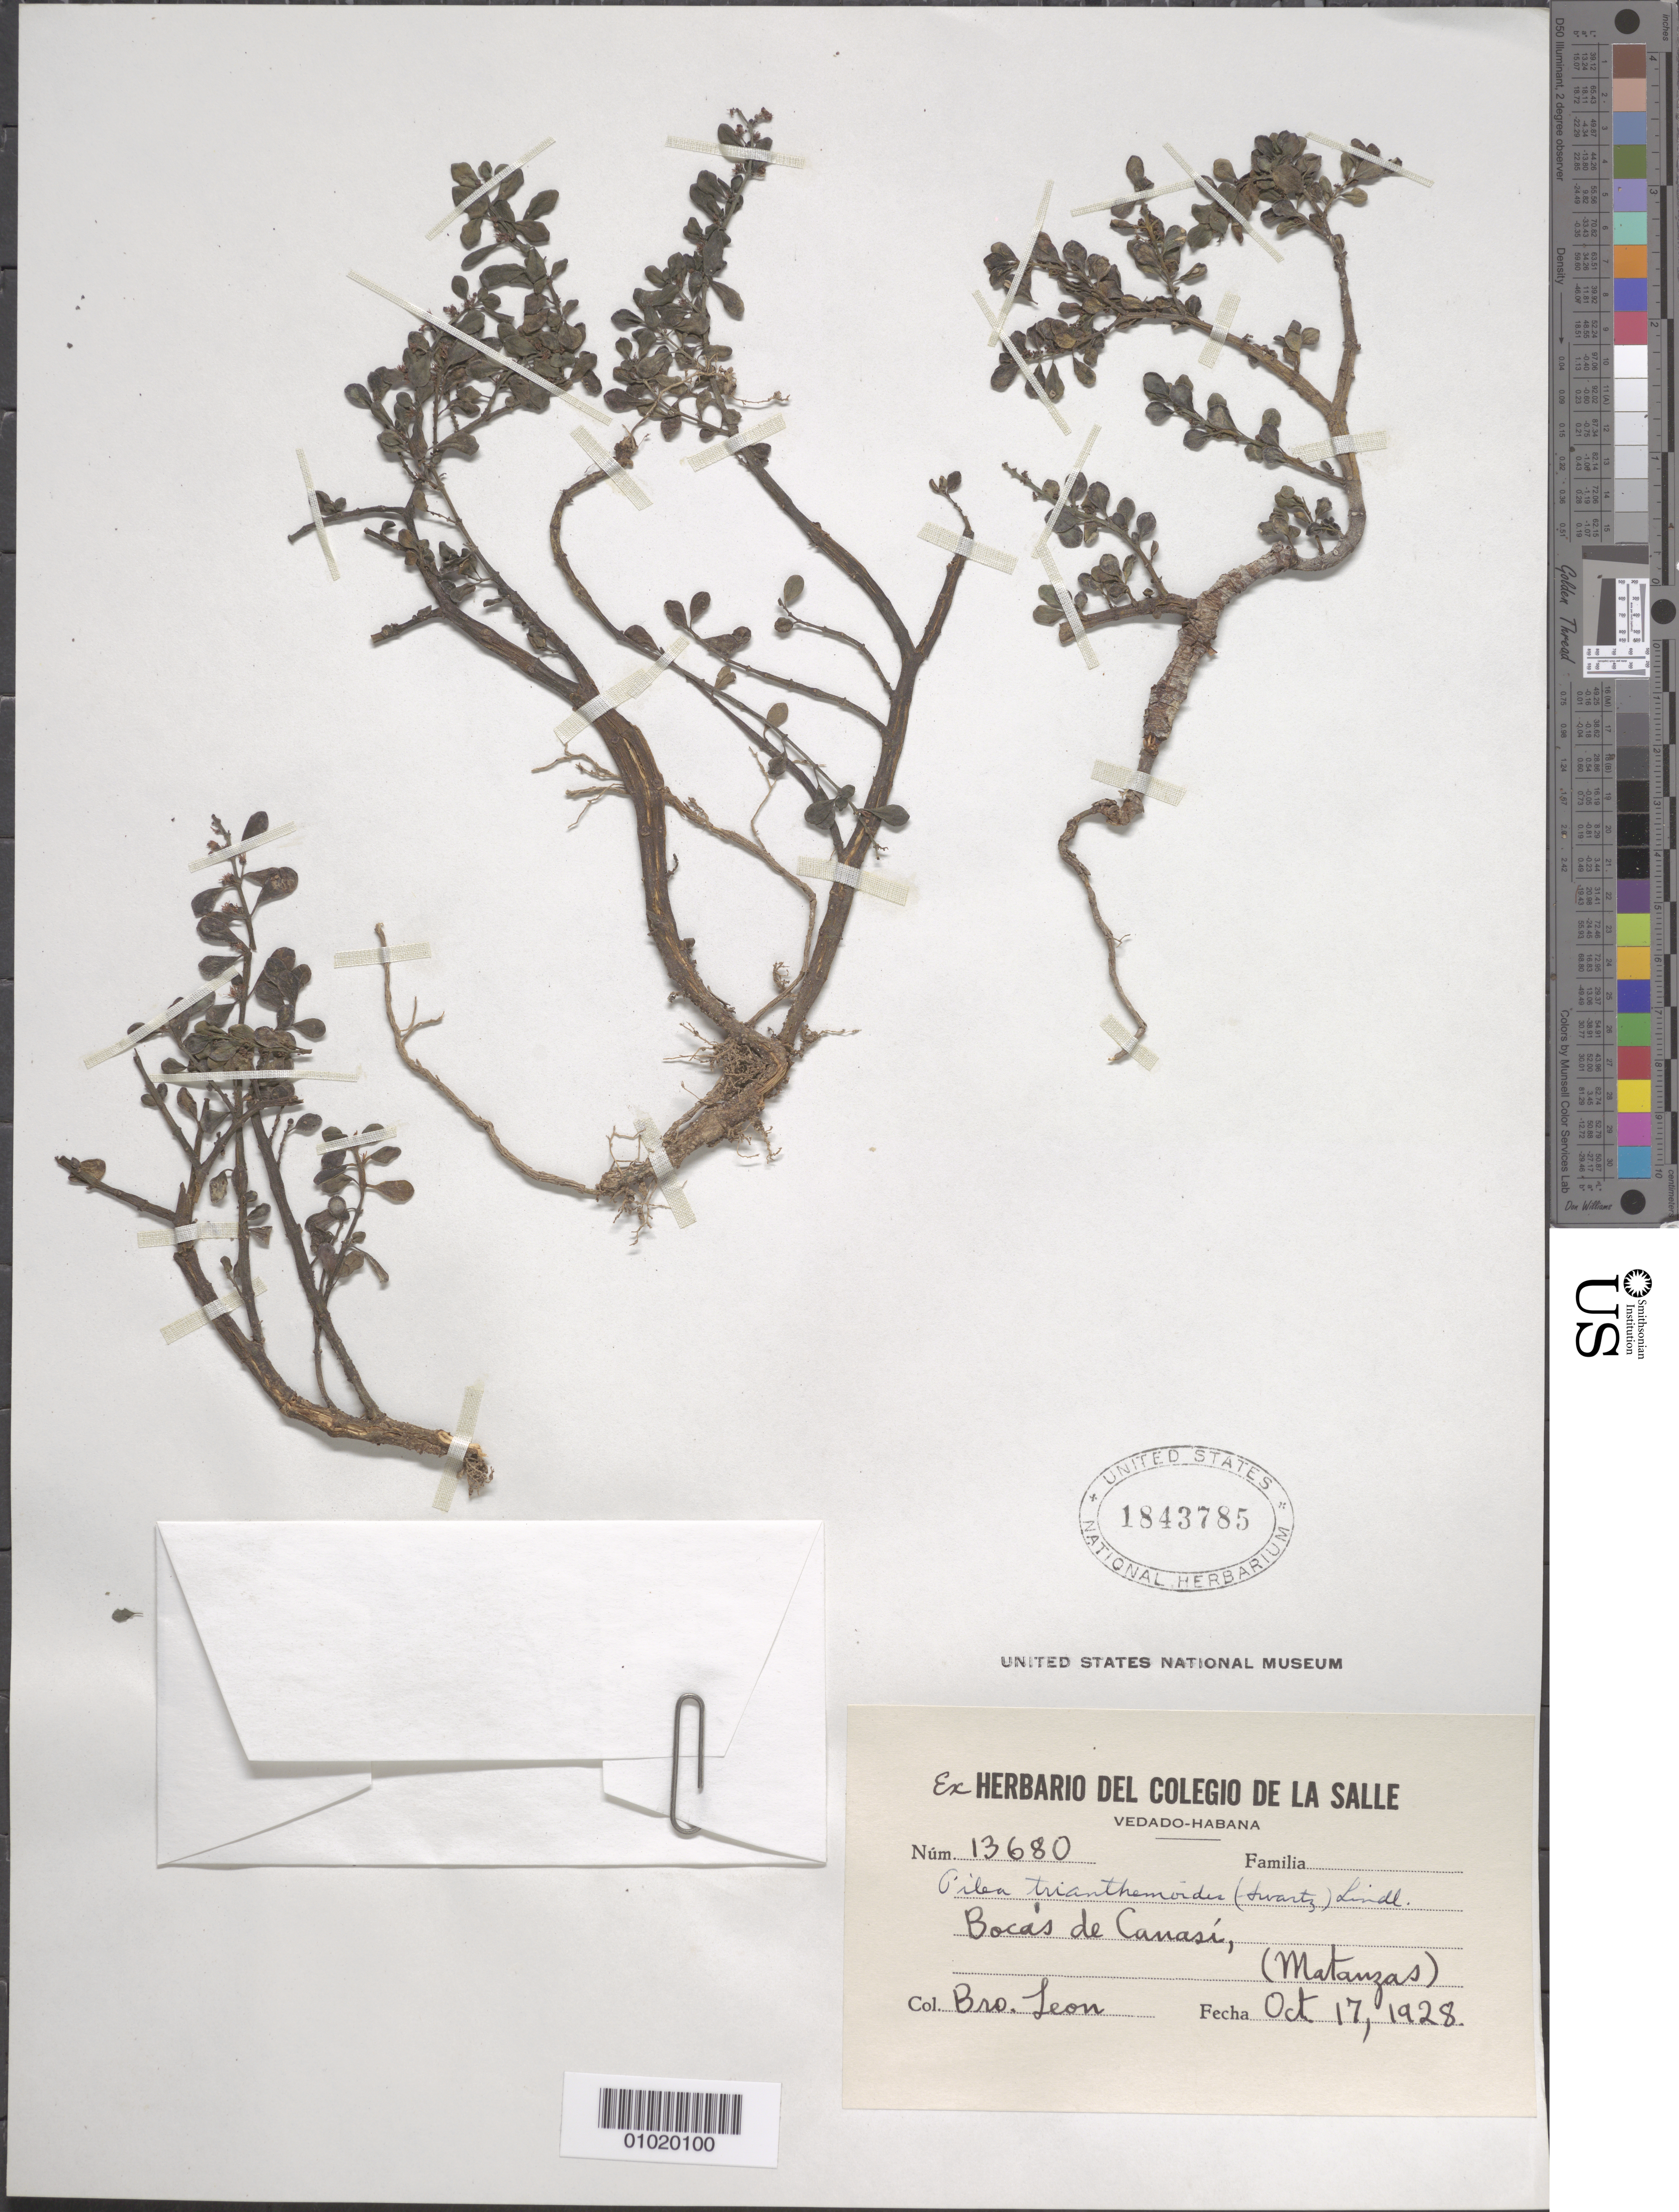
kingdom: Plantae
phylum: Tracheophyta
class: Magnoliopsida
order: Rosales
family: Urticaceae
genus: Pilea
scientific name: Pilea trianthemoides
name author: (Sw.) Lindl.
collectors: Bro. León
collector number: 13680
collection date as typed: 17 Oct 1928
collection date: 1928-10-17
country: Cuba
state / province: Matanzas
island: Cuba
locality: Bocas de Canasi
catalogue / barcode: US 1843785